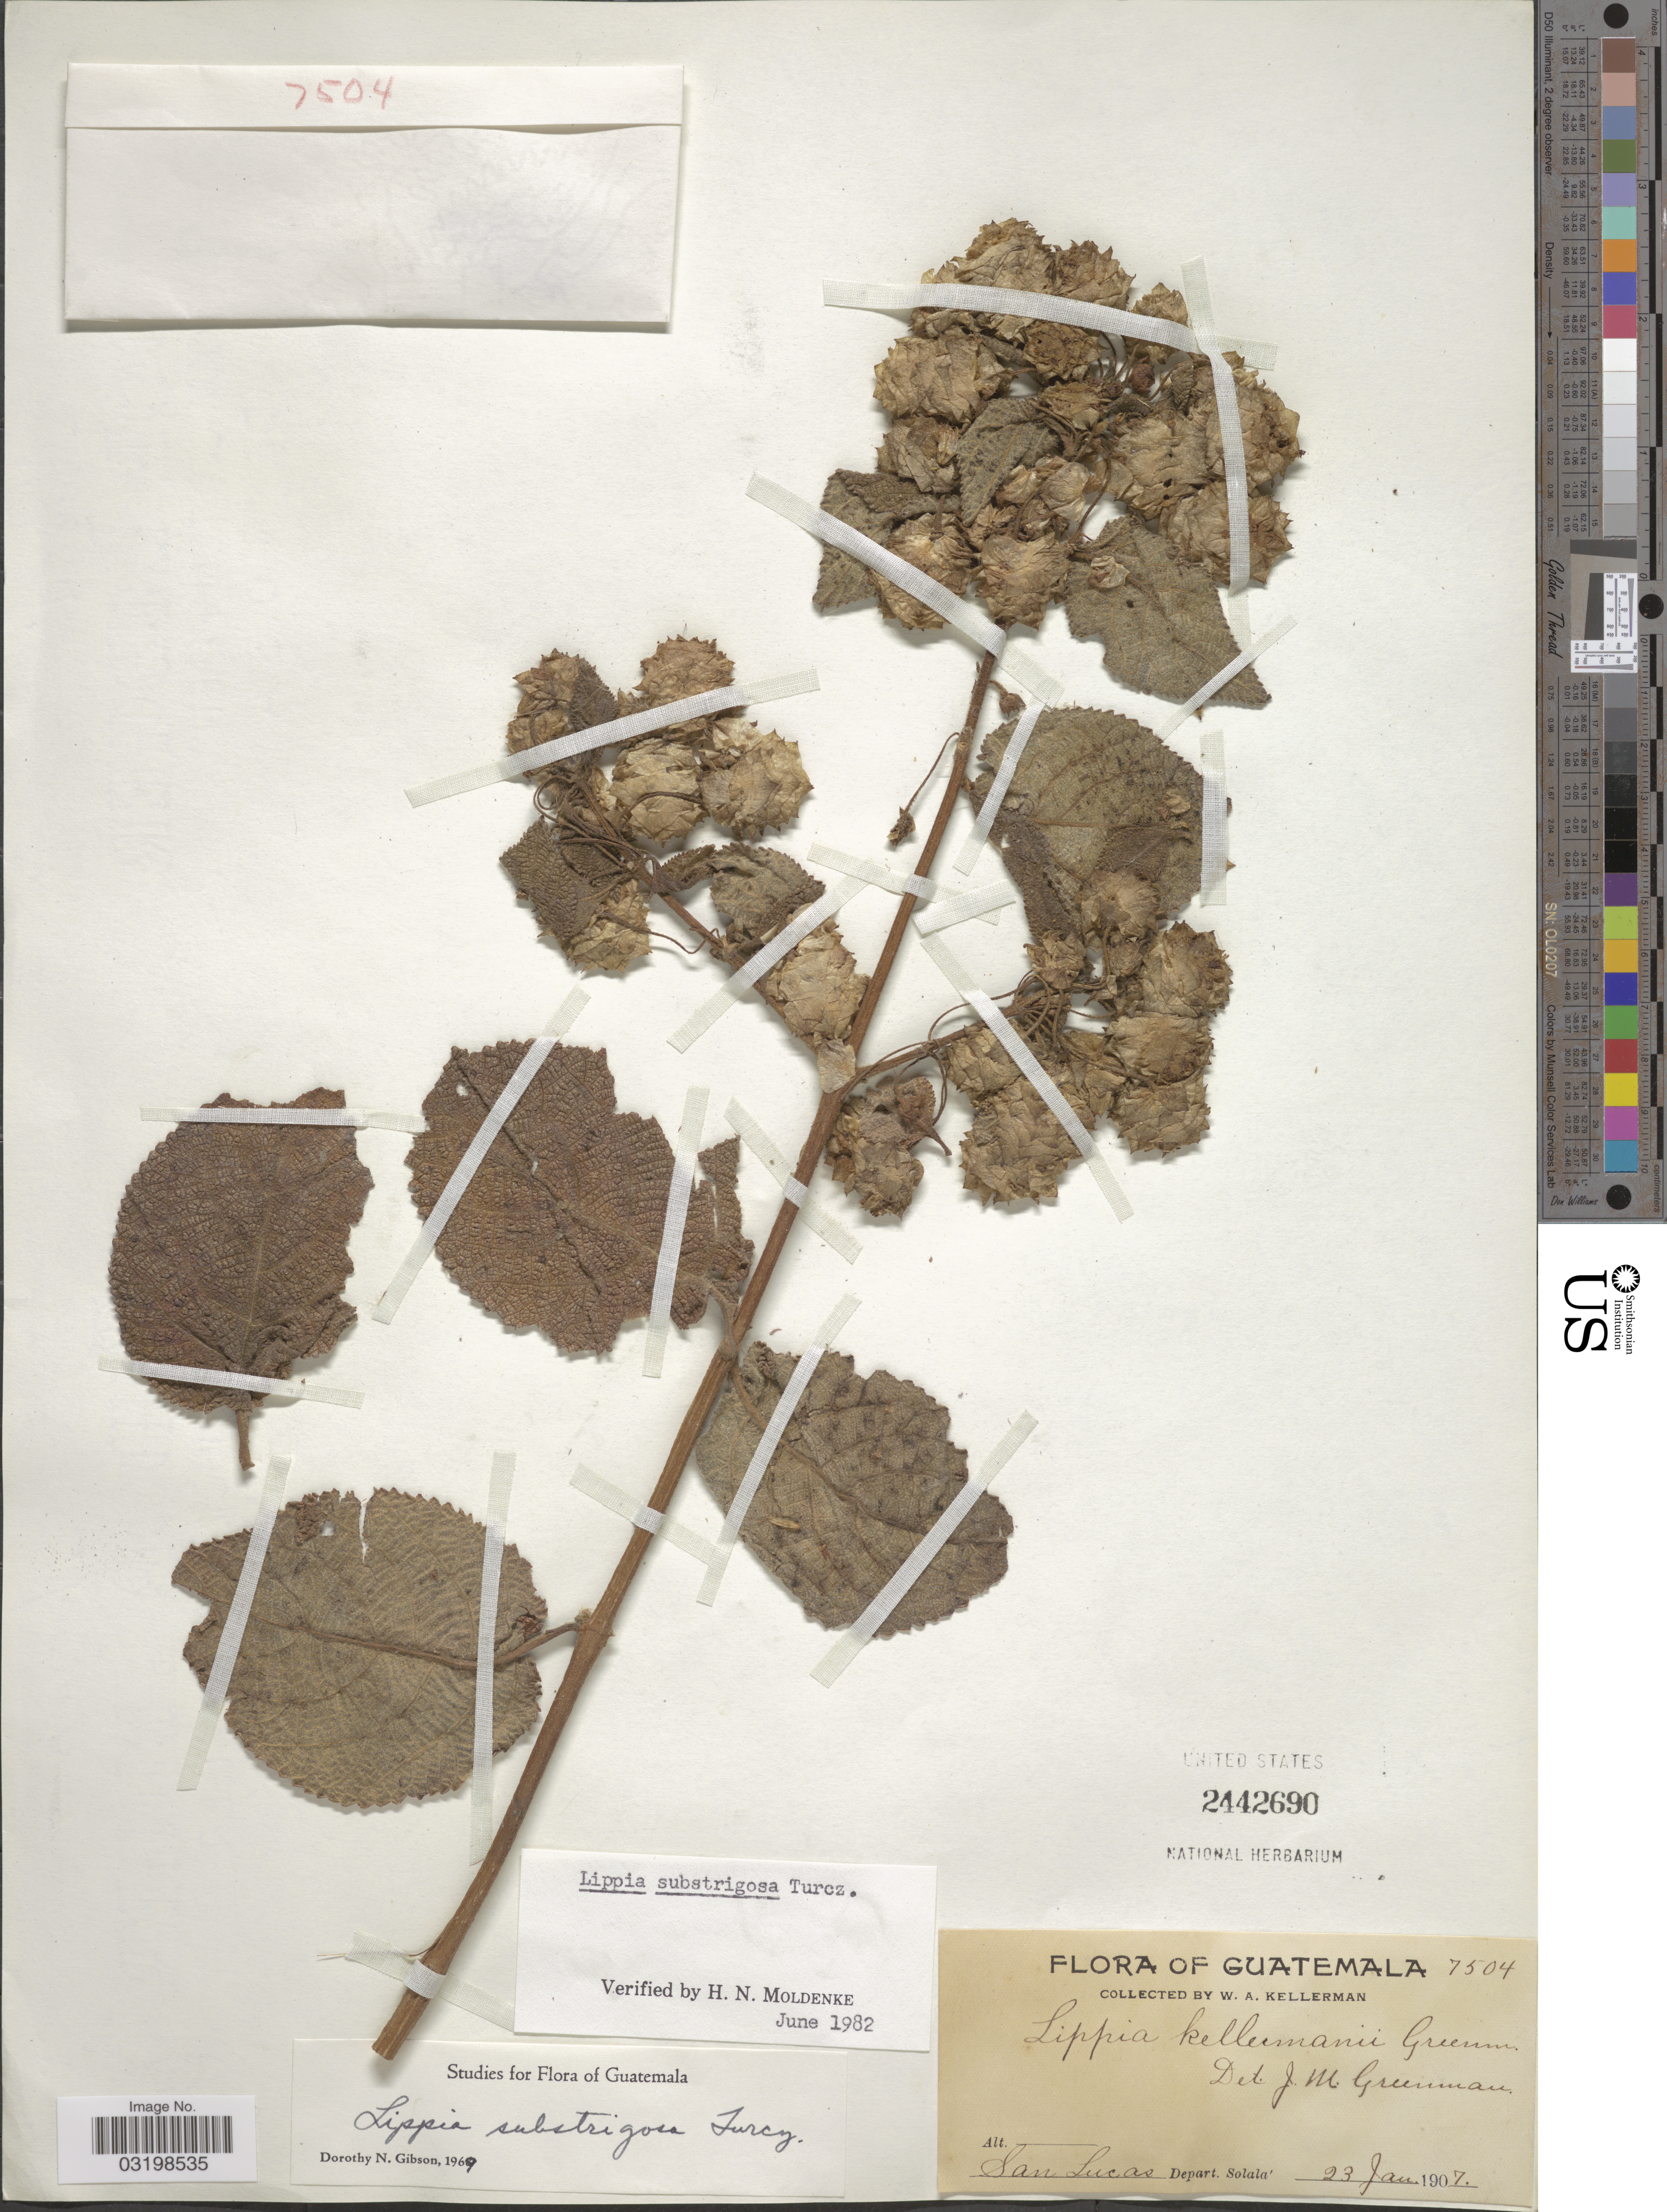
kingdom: Plantae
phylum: Tracheophyta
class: Magnoliopsida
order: Lamiales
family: Verbenaceae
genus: Lippia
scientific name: Lippia umbellata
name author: Cav.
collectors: W. Kellerman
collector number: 7504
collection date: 1907-01-23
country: Guatemala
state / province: Sololá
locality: San Lucas, Depart. Solala.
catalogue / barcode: US 2442690